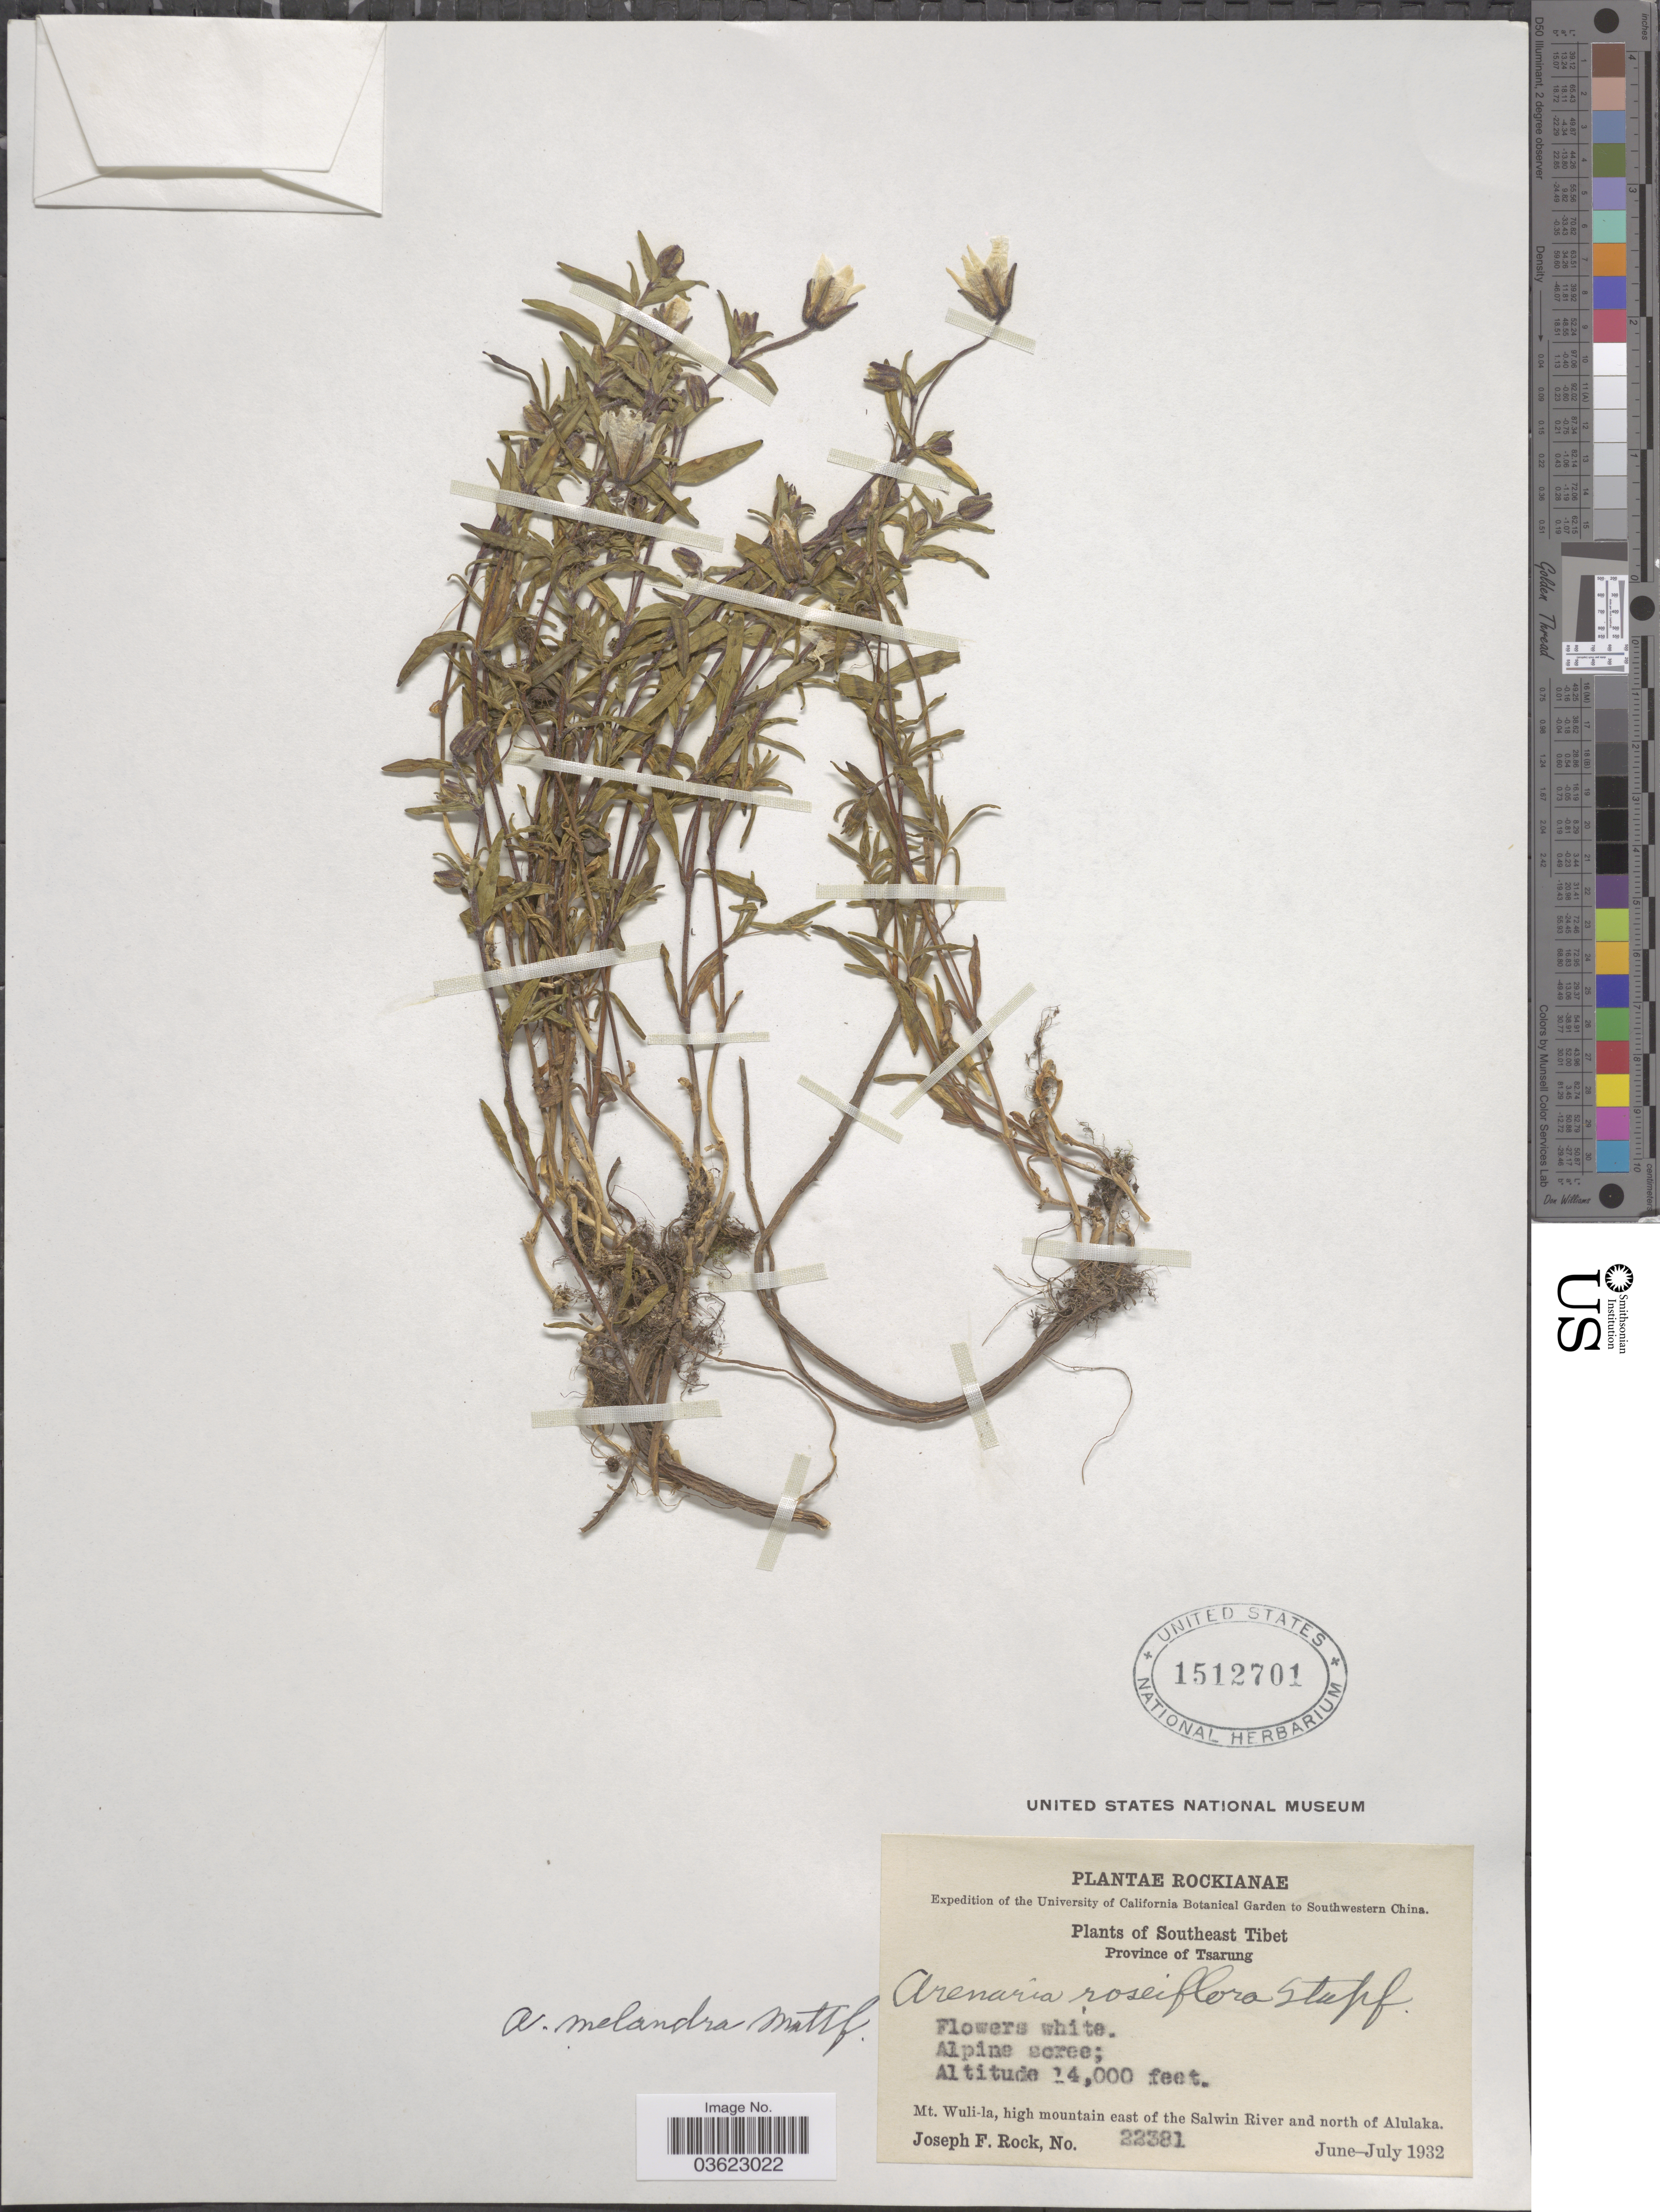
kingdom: Plantae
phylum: Tracheophyta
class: Magnoliopsida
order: Caryophyllales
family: Caryophyllaceae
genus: Odontostemma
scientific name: Odontostemma euodontum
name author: (W.W. Sm.) Rabeler & W.L. Wagner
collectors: J. F. Rock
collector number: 22381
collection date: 1932-06/1932-07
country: China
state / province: Xizang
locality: Southwestern China. Southeast Tibet. Province of Tsarung. Mt. Wuli-la, high mountain east of the Salwin River and north of Alulaka.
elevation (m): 4267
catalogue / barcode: US 1512701